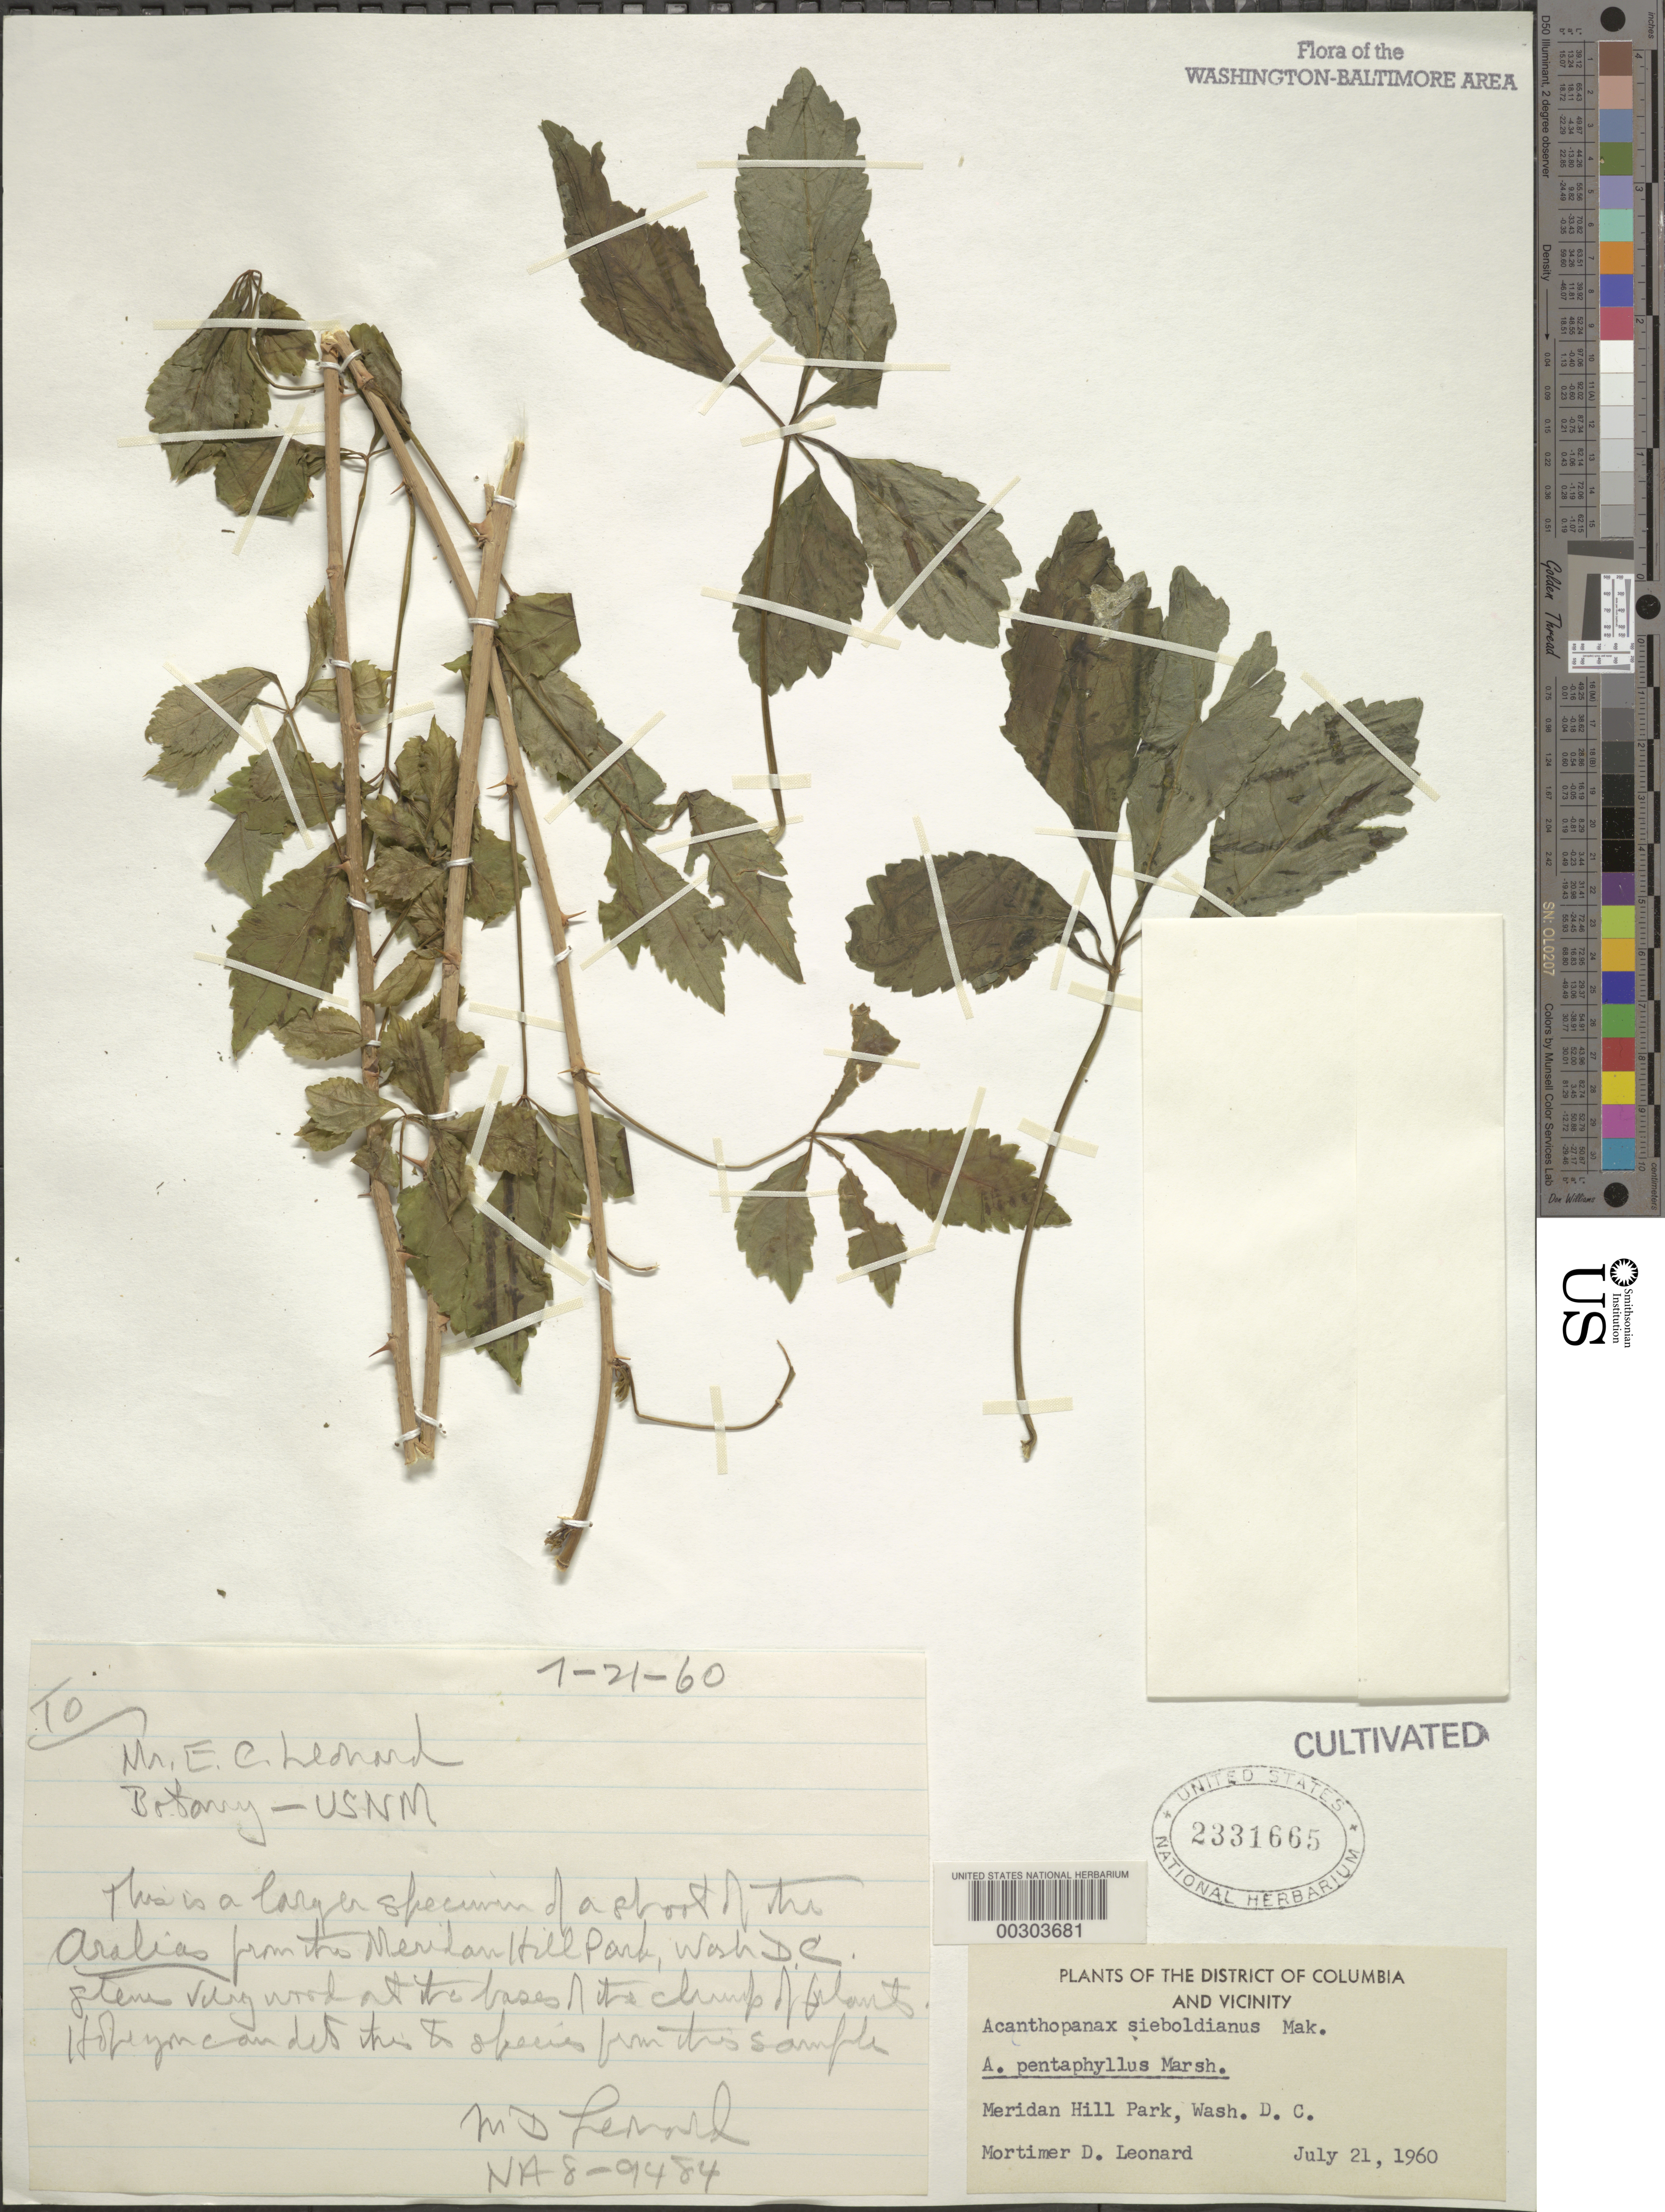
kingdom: Plantae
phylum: Tracheophyta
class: Magnoliopsida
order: Apiales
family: Araliaceae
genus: Acanthopanax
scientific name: Acanthopanax sieboldianus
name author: Makino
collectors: M. D. Leonard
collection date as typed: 21 Jul 1960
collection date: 1960-07-21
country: United States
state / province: District of Columbia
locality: Meridian Hill Park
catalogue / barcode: US 2331665